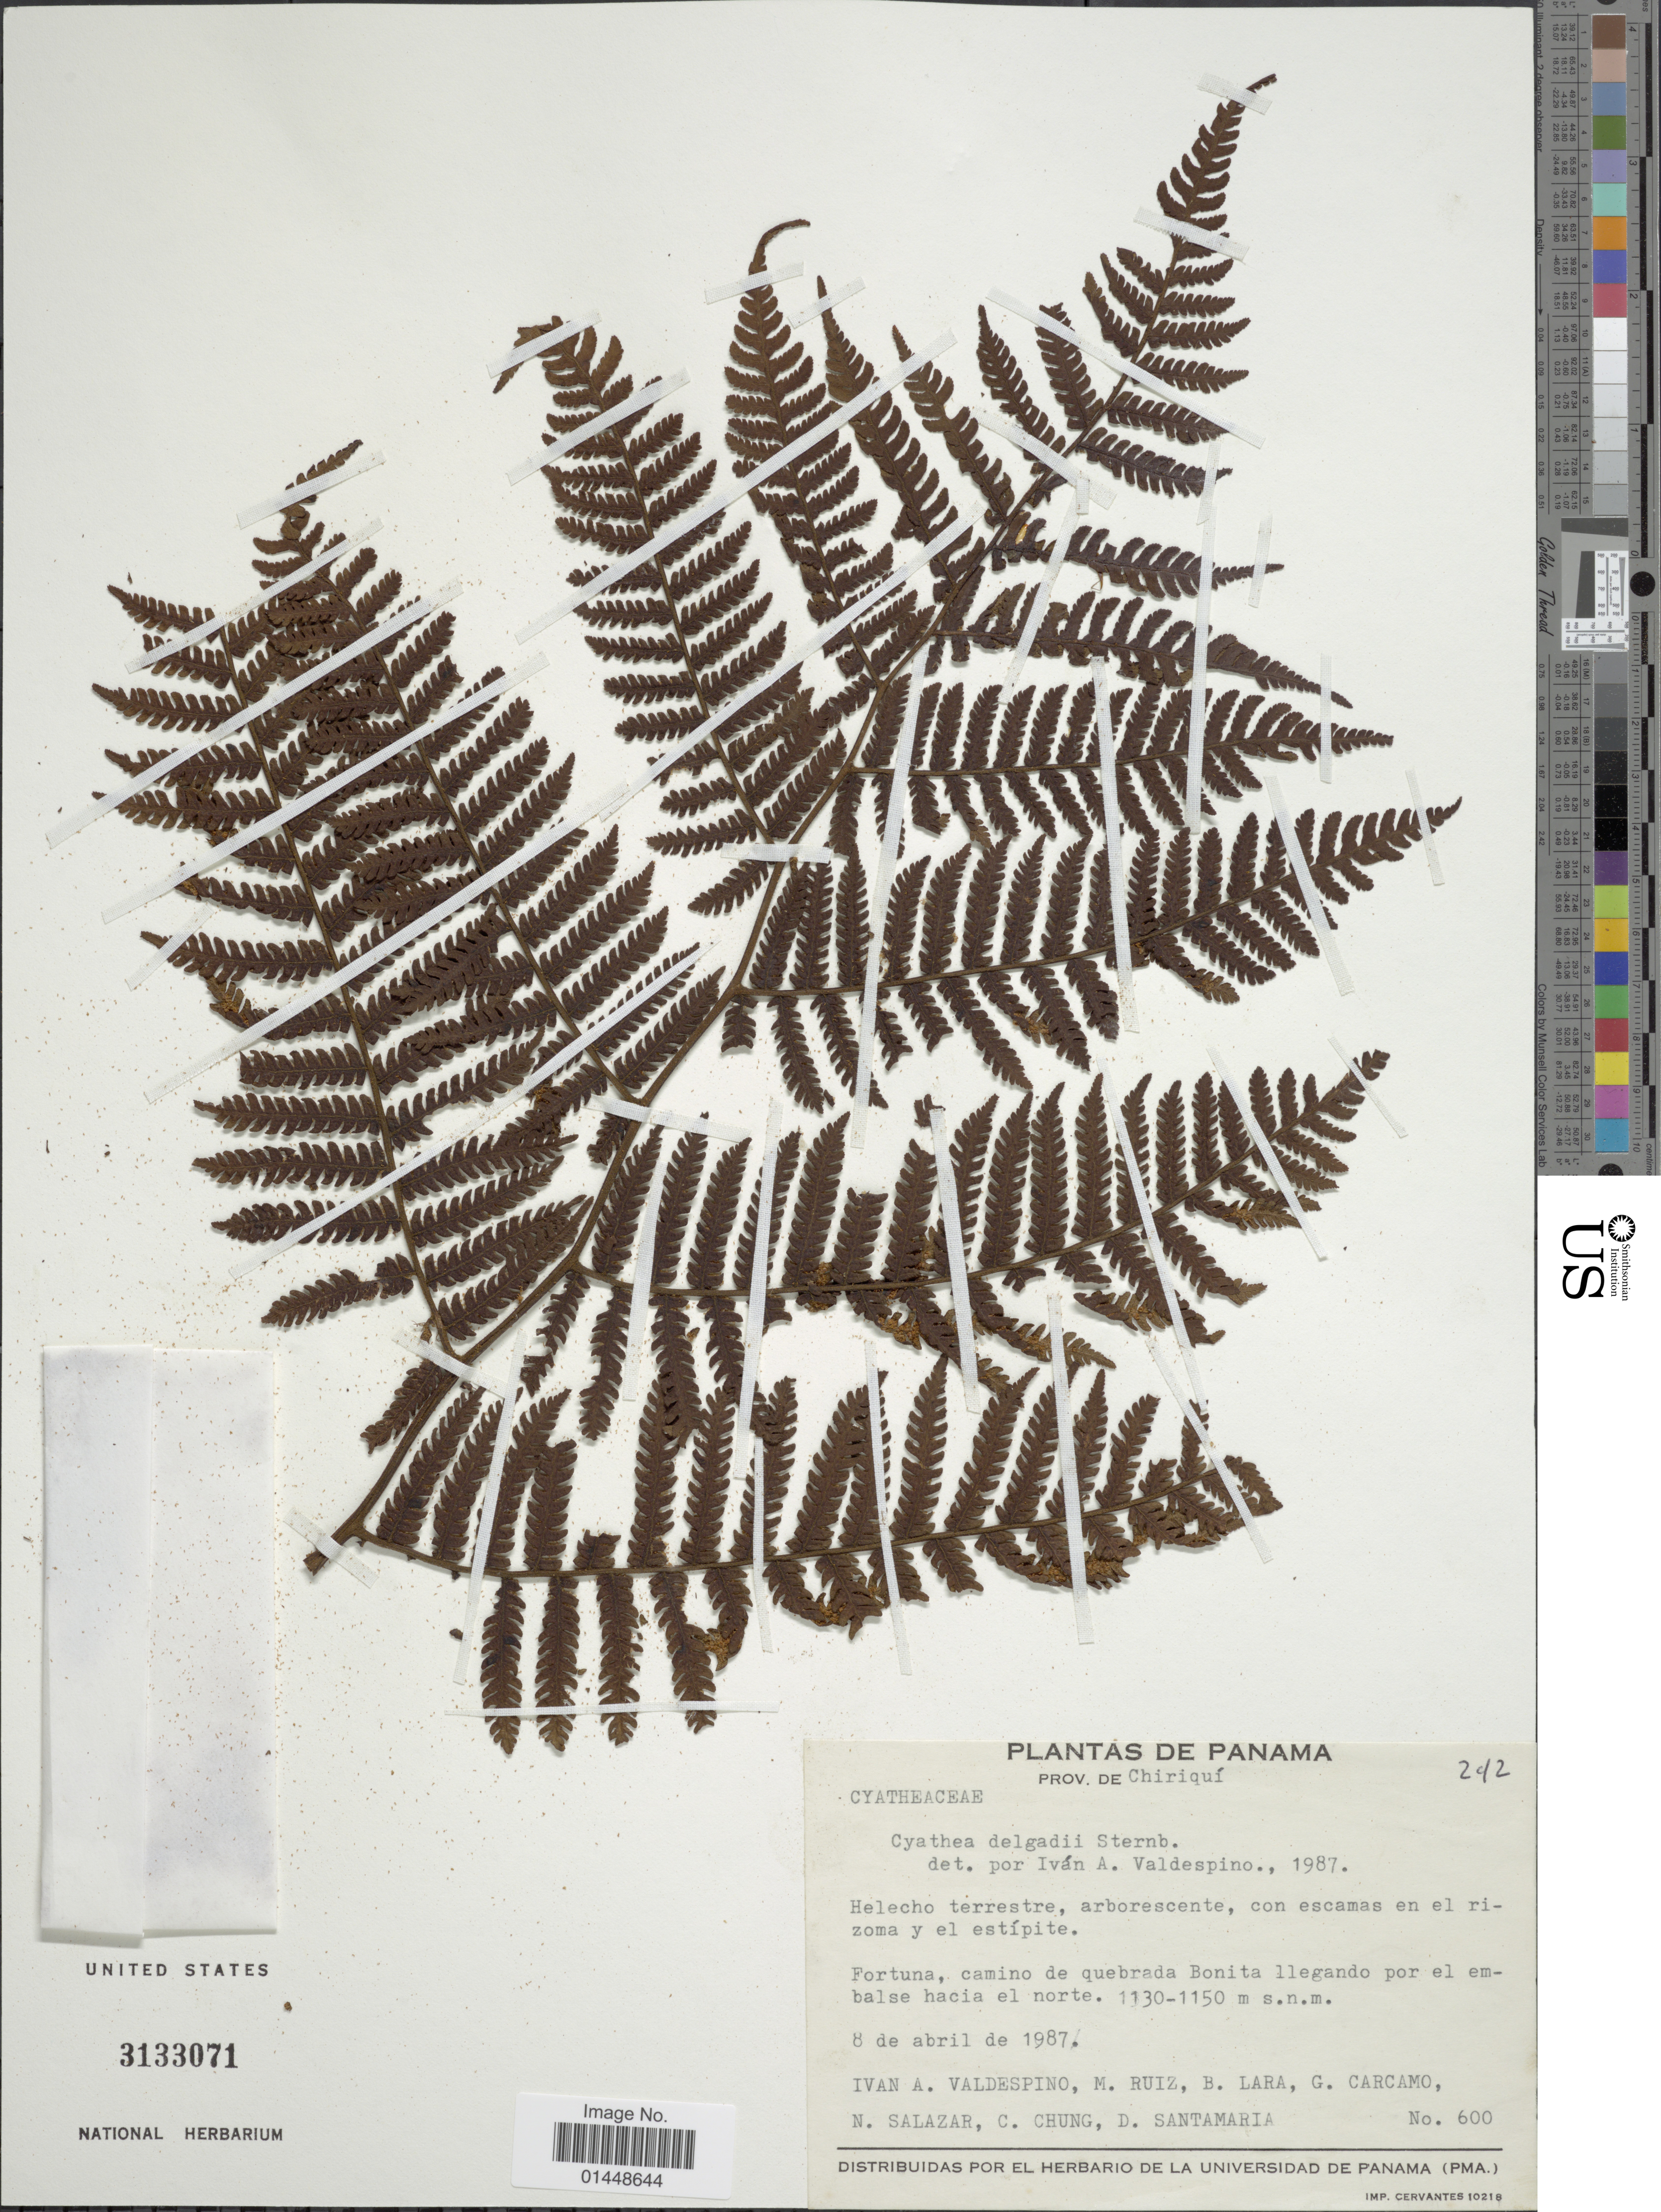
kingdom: Plantae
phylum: Tracheophyta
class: Polypodiopsida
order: Cyatheales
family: Cyatheaceae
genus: Cyathea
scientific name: Cyathea delgadii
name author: Pohl ex Sternb.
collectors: I. A. Valdespino, M. Ruiz, B. Lara, G. Carcamo & et al.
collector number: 600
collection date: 1987-04-08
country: Panama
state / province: Chiriqui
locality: Prov. de Chiriquí. Fortuna, camino de quebrada Bonita llegando por el embalse hacia el norte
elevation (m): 1130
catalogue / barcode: US 3133071